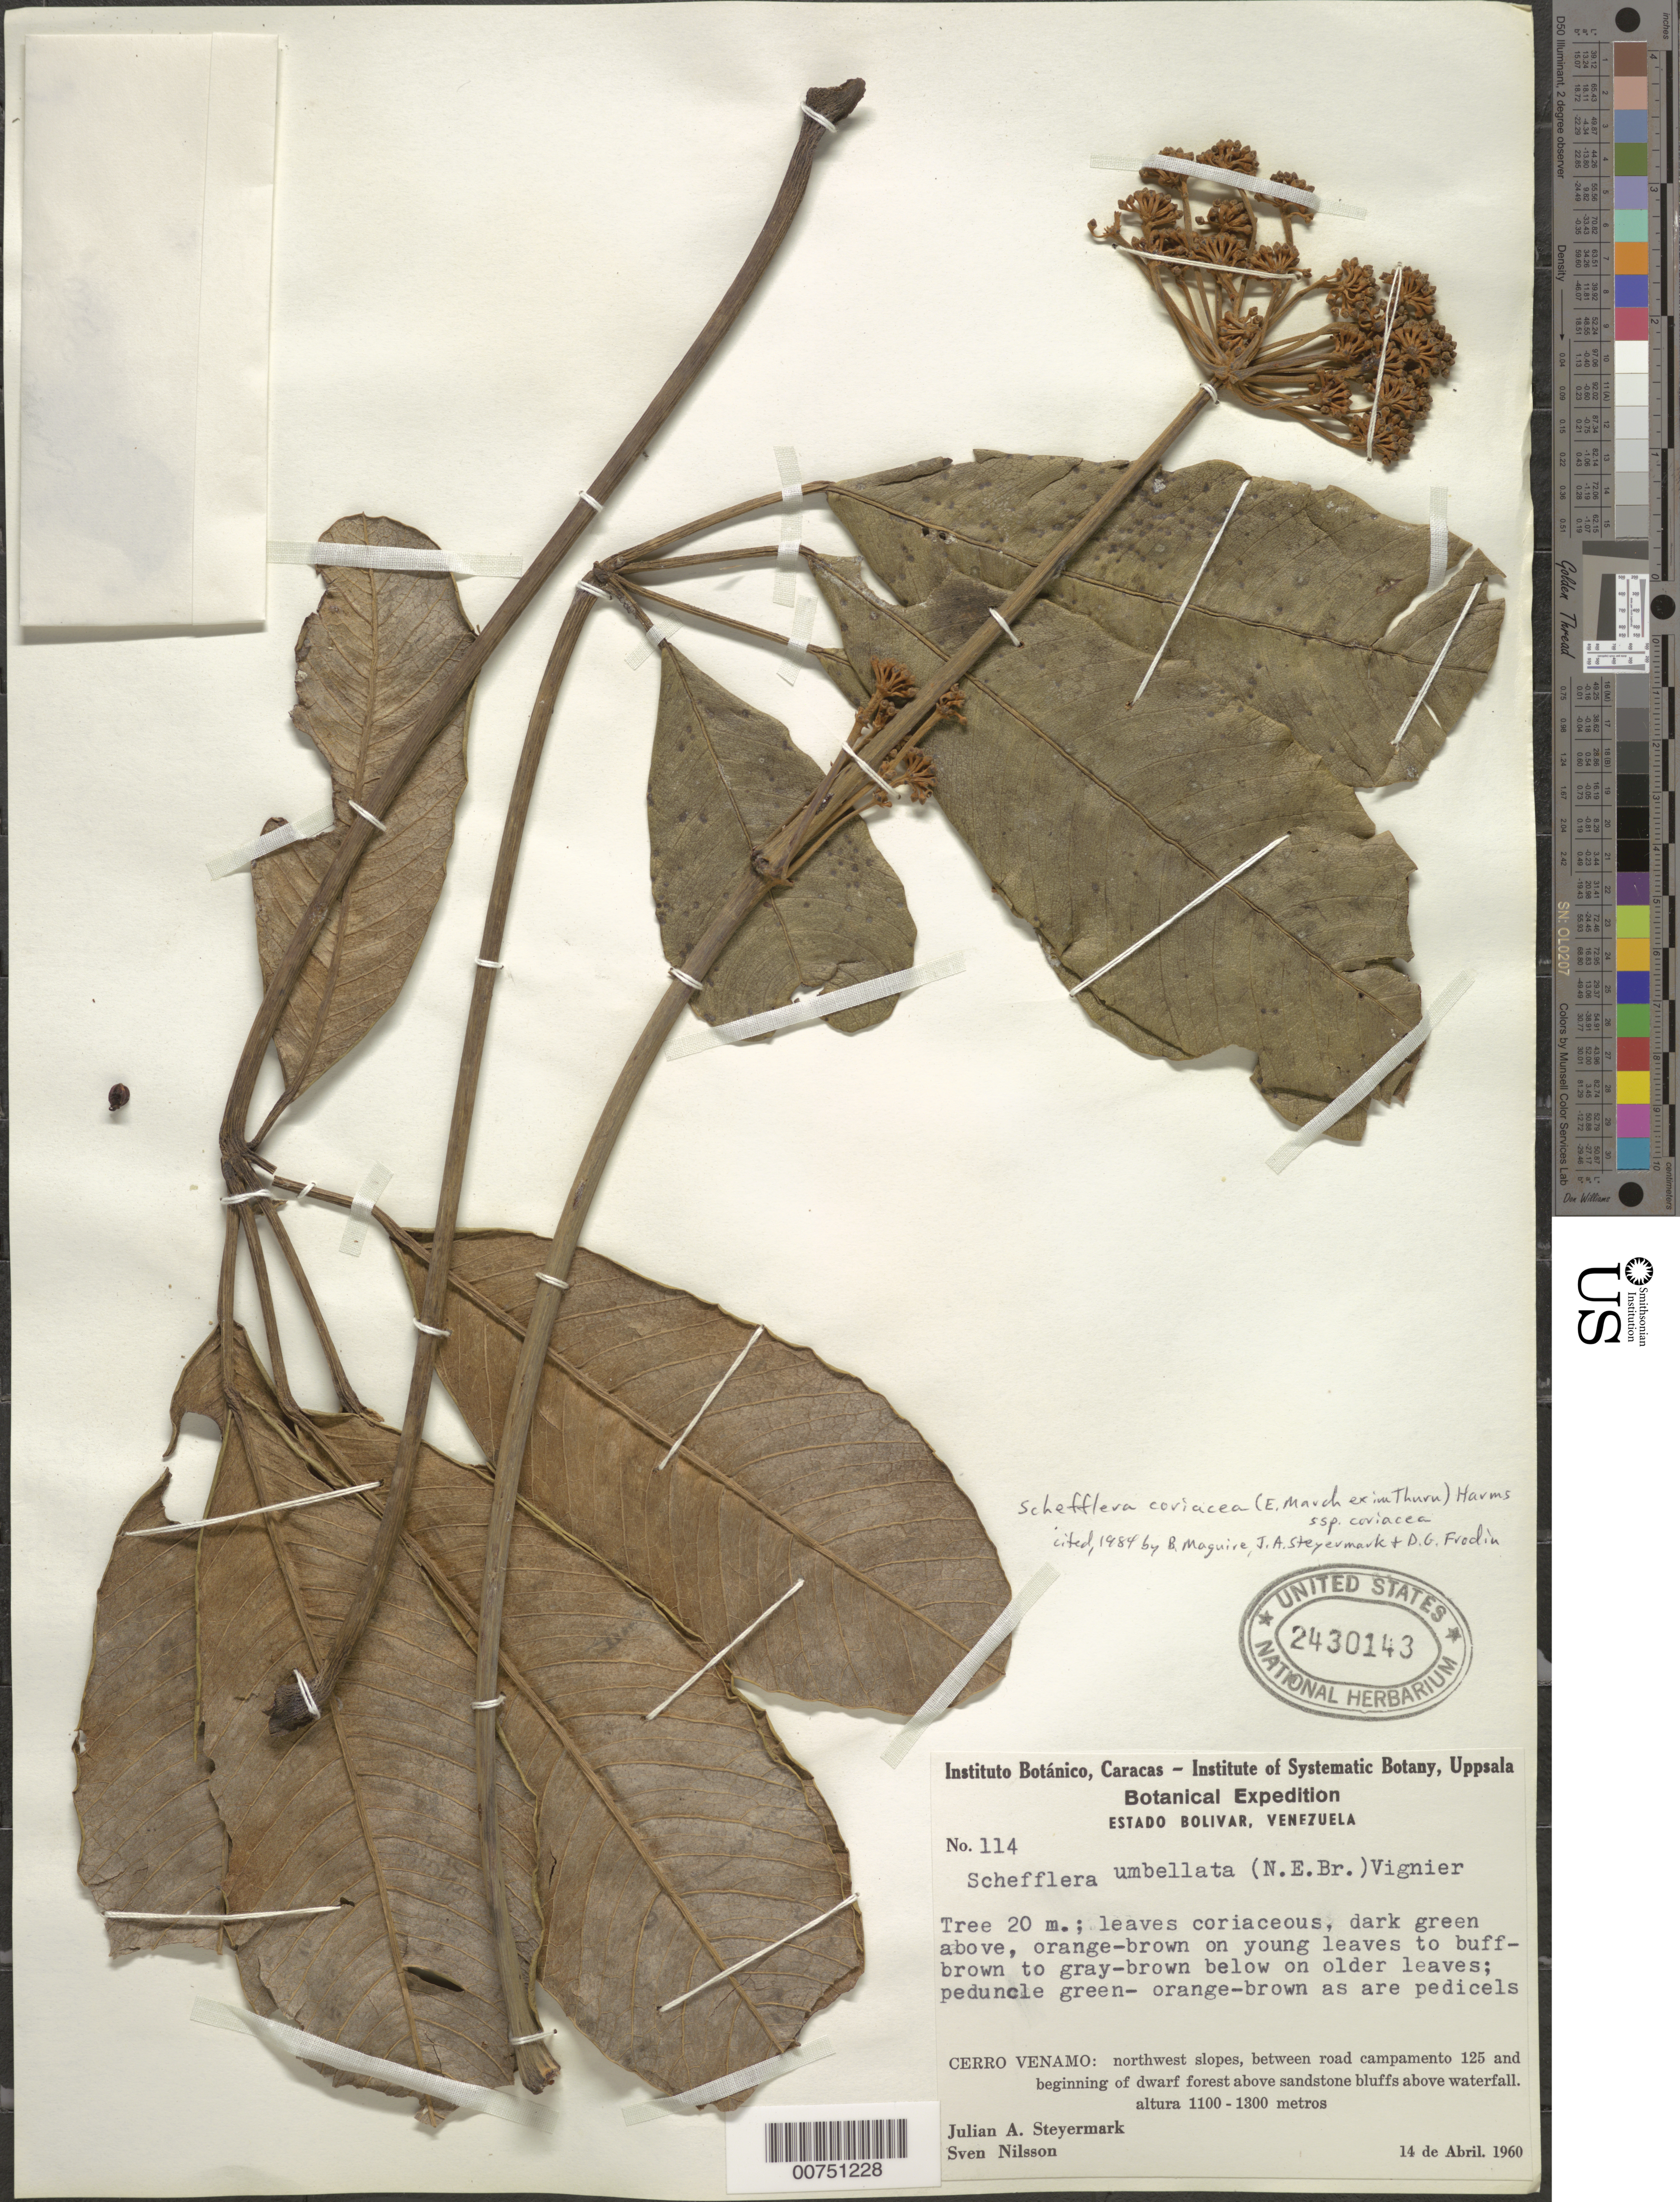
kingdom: Plantae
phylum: Tracheophyta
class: Magnoliopsida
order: Apiales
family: Araliaceae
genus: Schefflera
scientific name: Schefflera coriacea subsp. coriacea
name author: Harms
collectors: J. Steyermark & S. Nilsson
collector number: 60 114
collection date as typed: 14-Apr-60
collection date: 1960-04-14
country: Venezuela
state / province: Bolívar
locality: Cerro Venamo, between road campamento 125 and beginning of dwarf forest above sandstone bluffs above waterfall.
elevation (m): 1100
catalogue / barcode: US 2430143